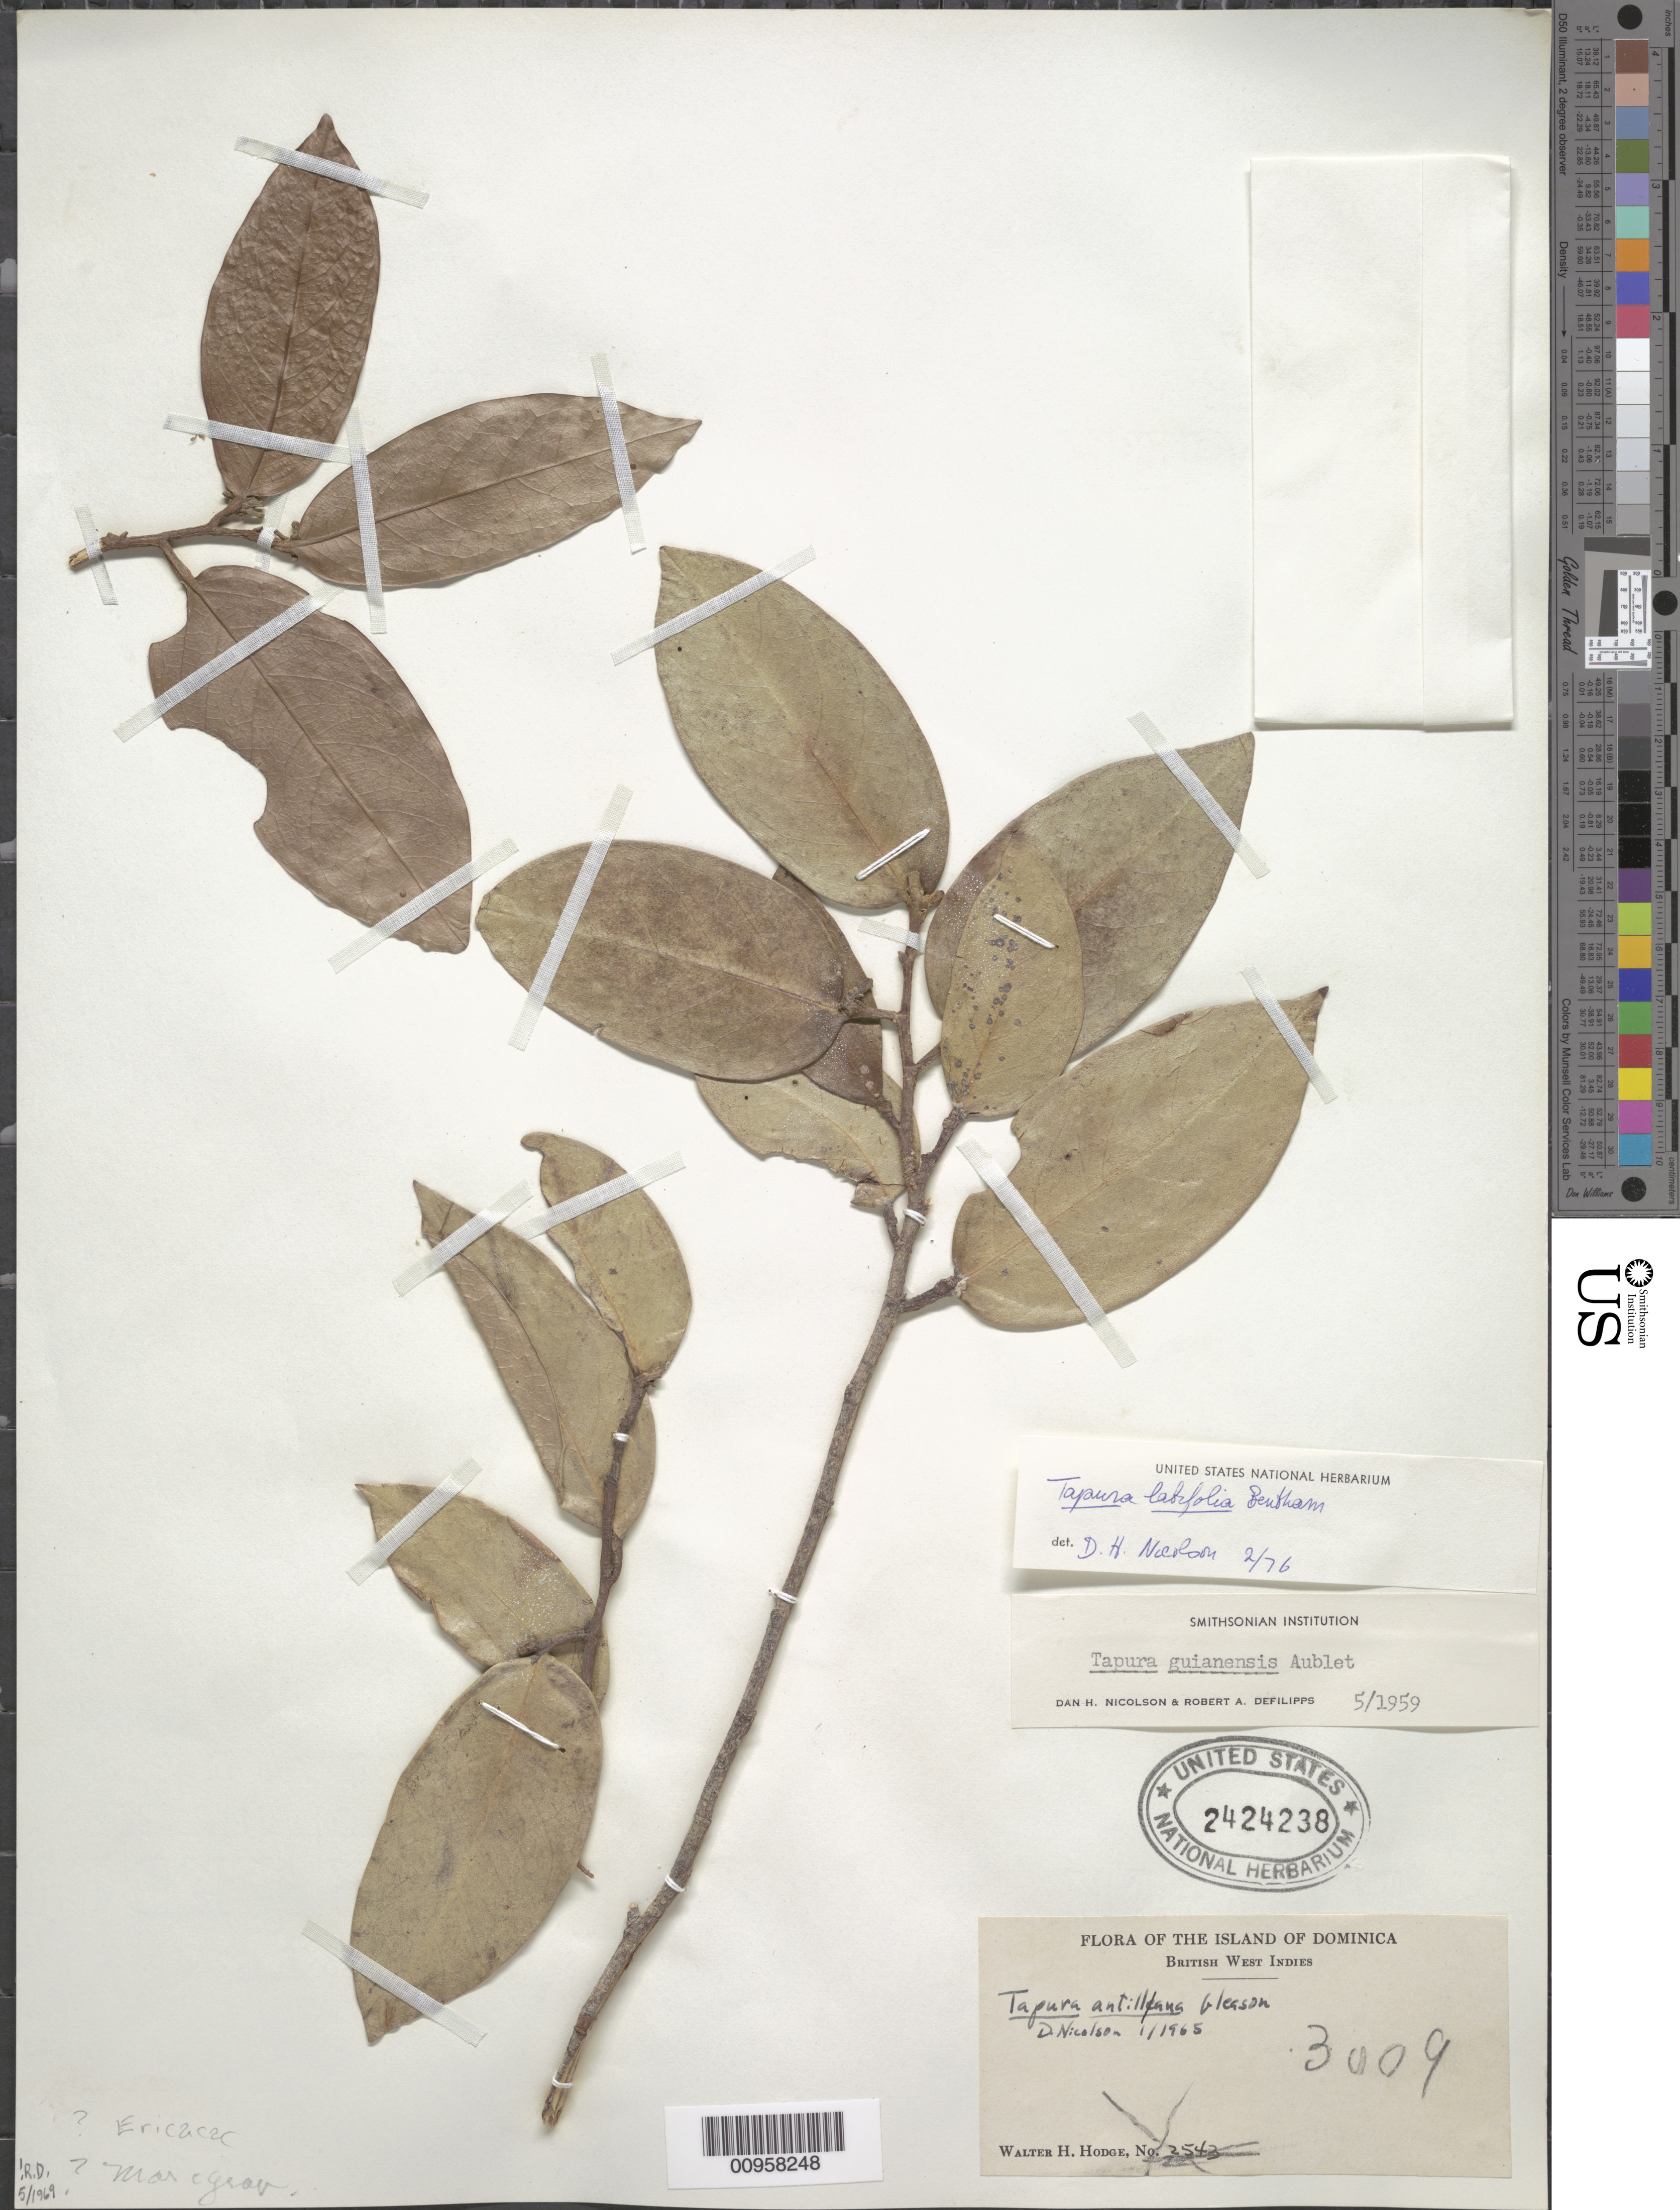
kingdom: Plantae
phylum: Tracheophyta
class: Magnoliopsida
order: Malpighiales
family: Dichapetalaceae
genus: Tapura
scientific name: Tapura latifolia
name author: Benth.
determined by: Nicolson, Dan H.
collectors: W. Hodge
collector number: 3009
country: Dominica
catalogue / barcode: US 2424238